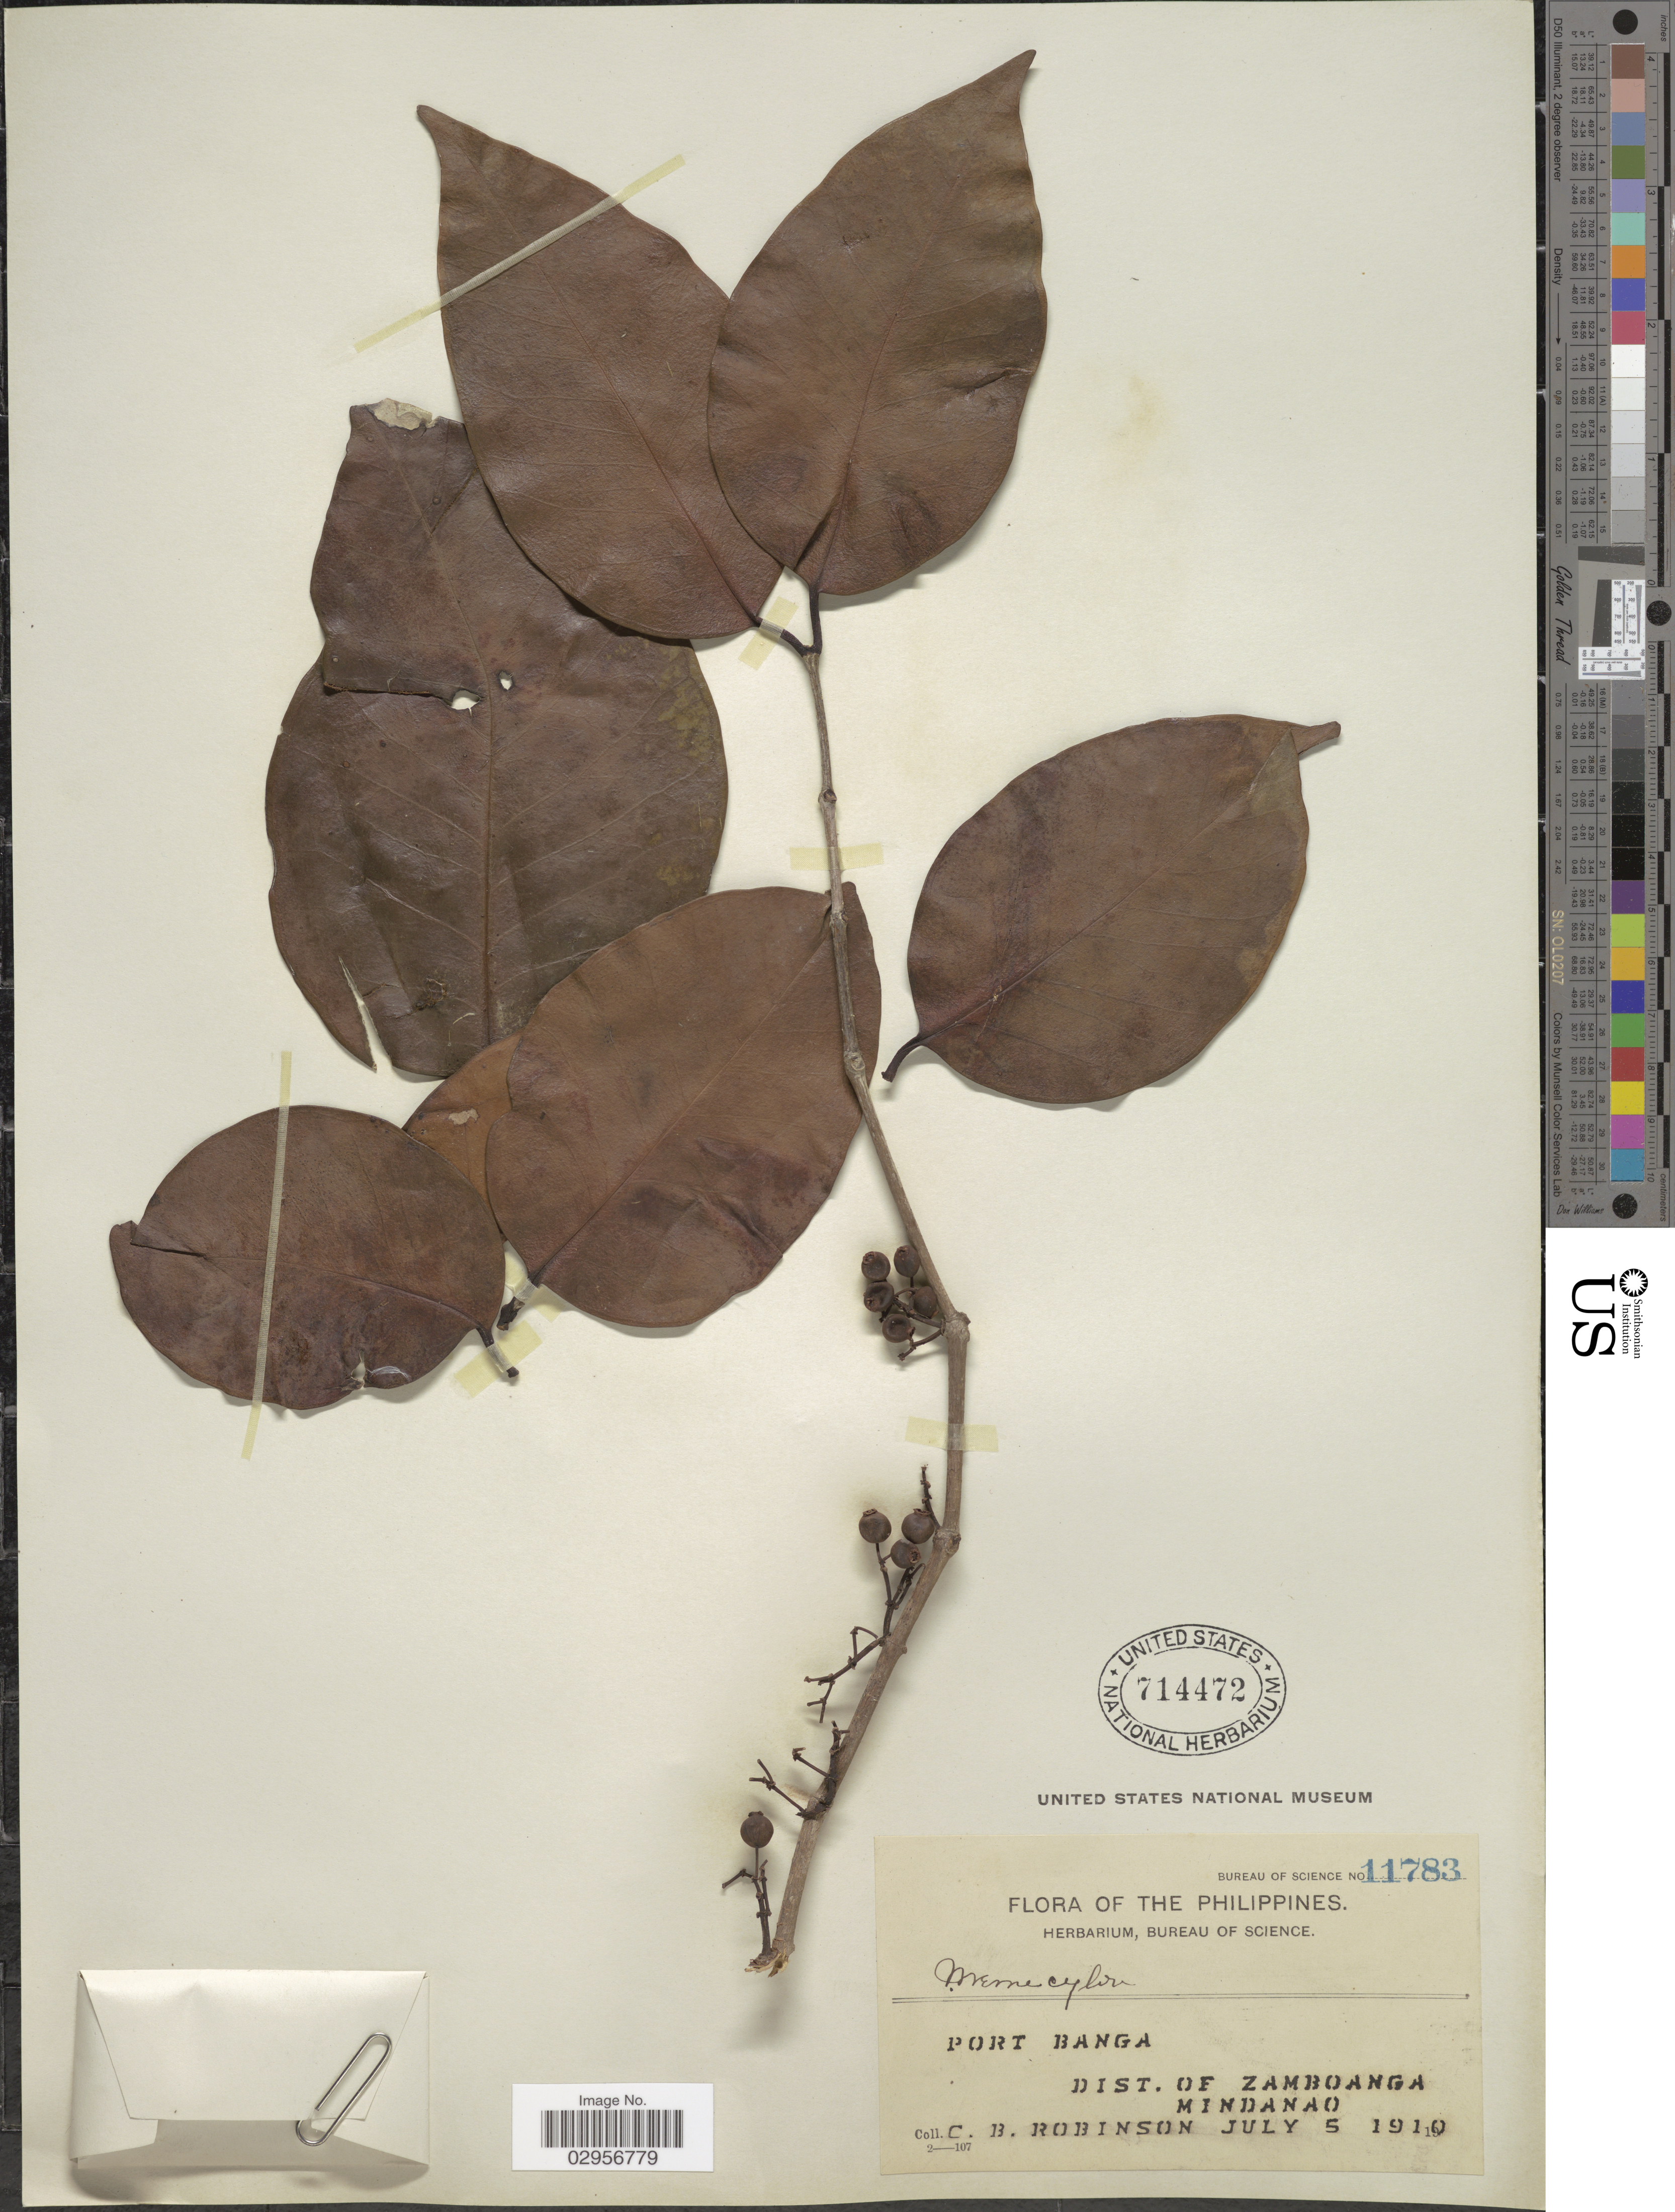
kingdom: Plantae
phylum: Tracheophyta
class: Magnoliopsida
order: Myrtales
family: Melastomataceae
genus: Memecylon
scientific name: Memecylon sp.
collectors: C. Robinson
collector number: Bureau of Science 11783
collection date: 1910-07-05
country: Philippines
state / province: Zamboanga Peninsula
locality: Port Banga, Dist. of Zamboanga, Mindanao.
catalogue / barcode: US 714472